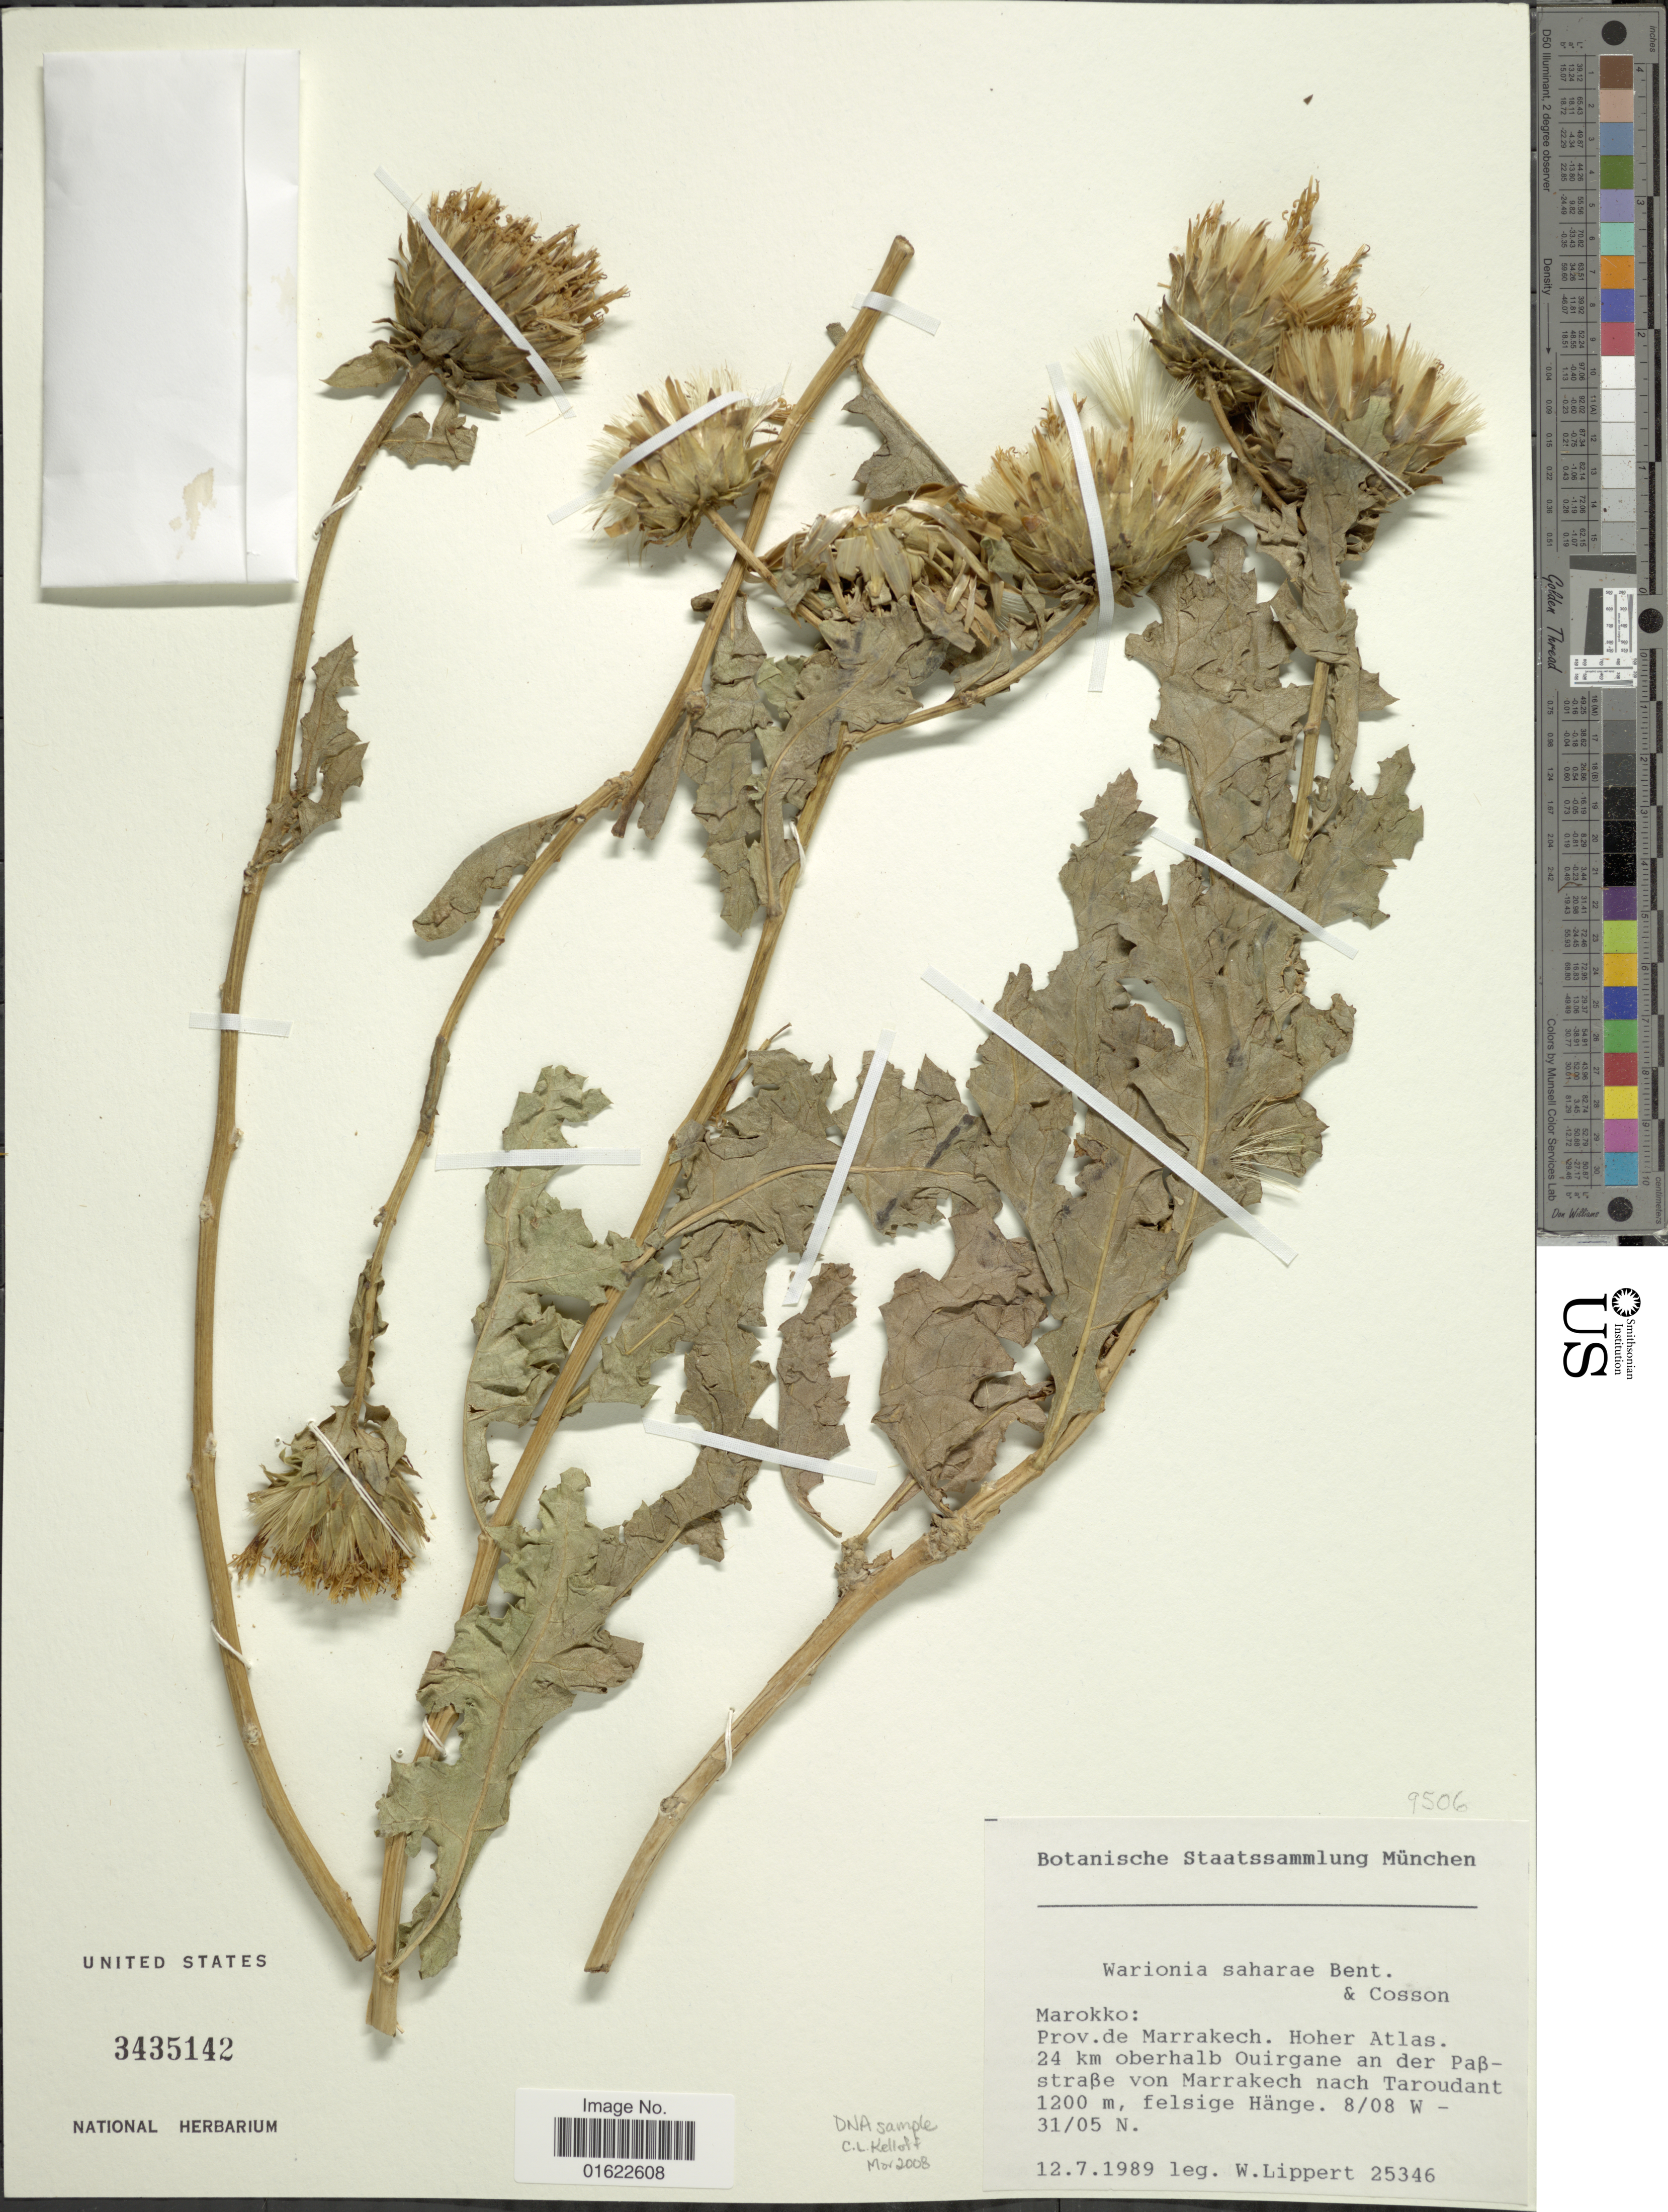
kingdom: Plantae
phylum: Tracheophyta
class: Magnoliopsida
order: Asterales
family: Asteraceae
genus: Warionia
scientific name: Warionia saharae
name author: Benthem ex Benth. & Coss.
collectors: W. Lippert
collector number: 25346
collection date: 1989-07-12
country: Morocco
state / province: Marrakech-Tensift-Al Haouz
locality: Prov. de Marrakech, Hoher Atlas, 24 km oberhalb Ouirgane an der Paßstraße von Marrakech nach Taroudant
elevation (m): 1200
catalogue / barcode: US 3435142